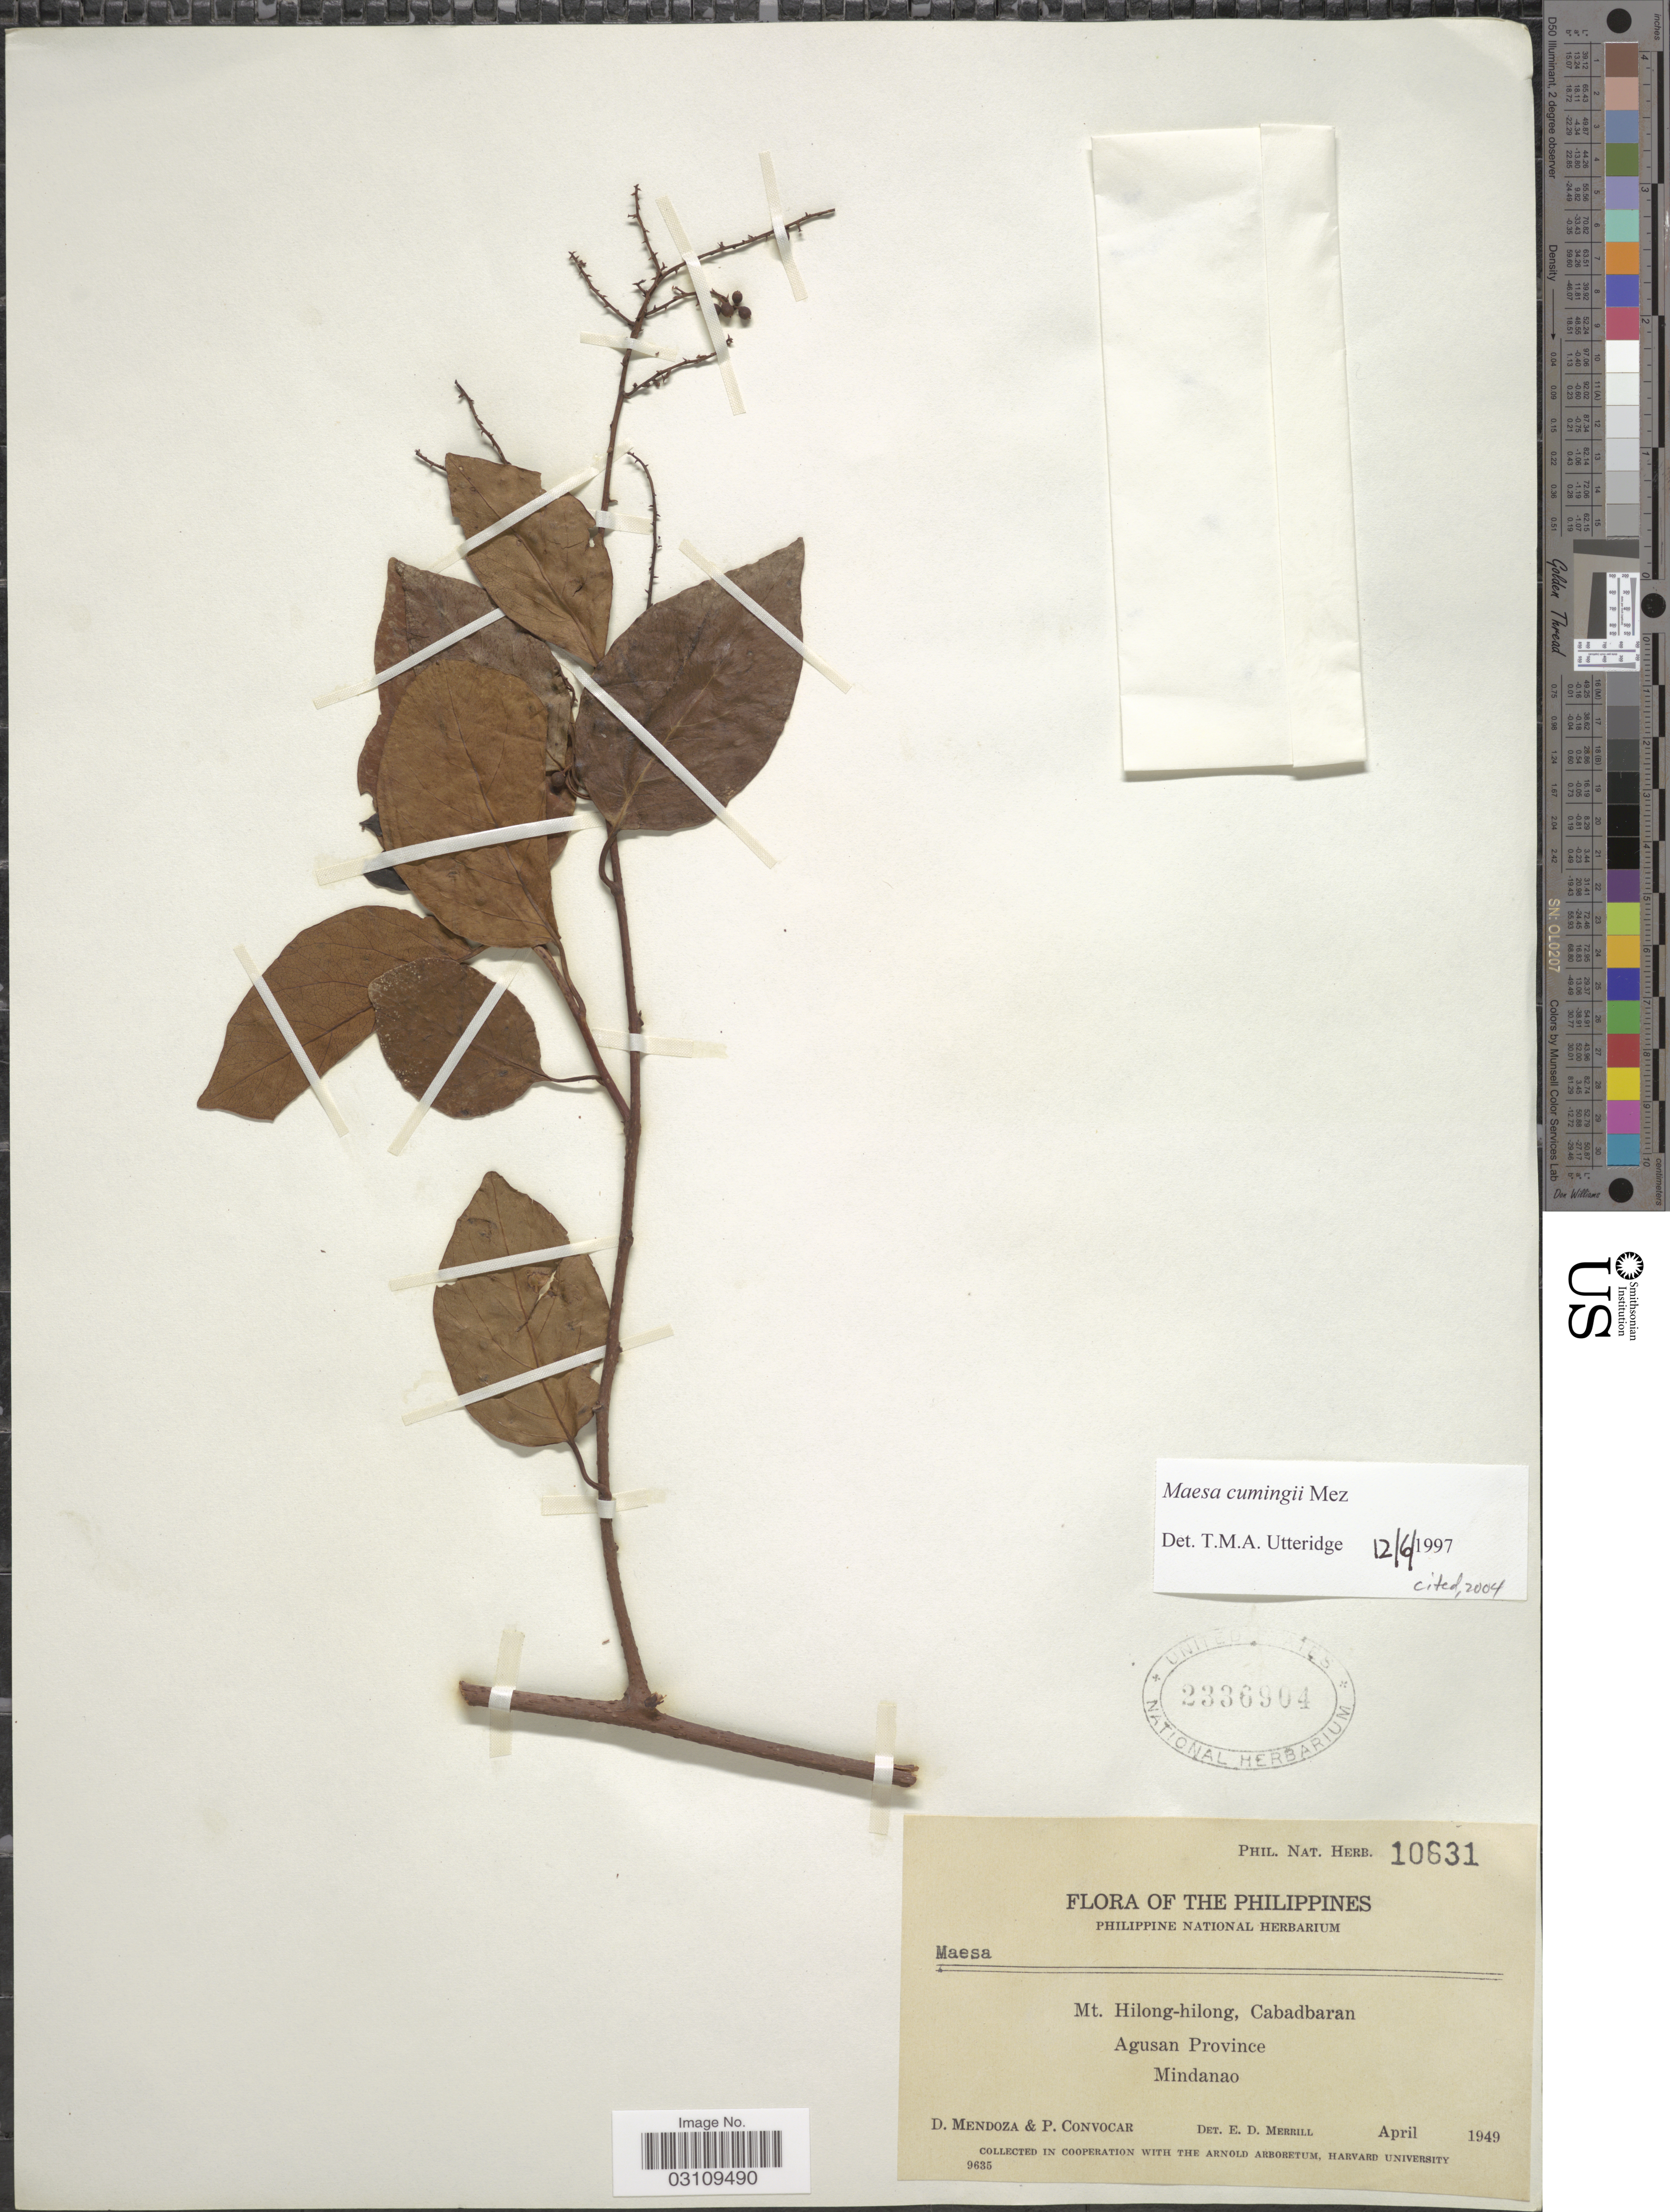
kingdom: Plantae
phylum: Tracheophyta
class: Magnoliopsida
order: Ericales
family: Primulaceae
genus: Maesa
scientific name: Maesa cumingii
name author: Mez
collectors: D. Mendoza & P. Convocar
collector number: Phil. Nat. Herb. 10631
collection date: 1949-04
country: Philippines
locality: Mt. Hilong-hilong, Cabadbaran, Agusan Province, Mindanao.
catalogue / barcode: US 2336904